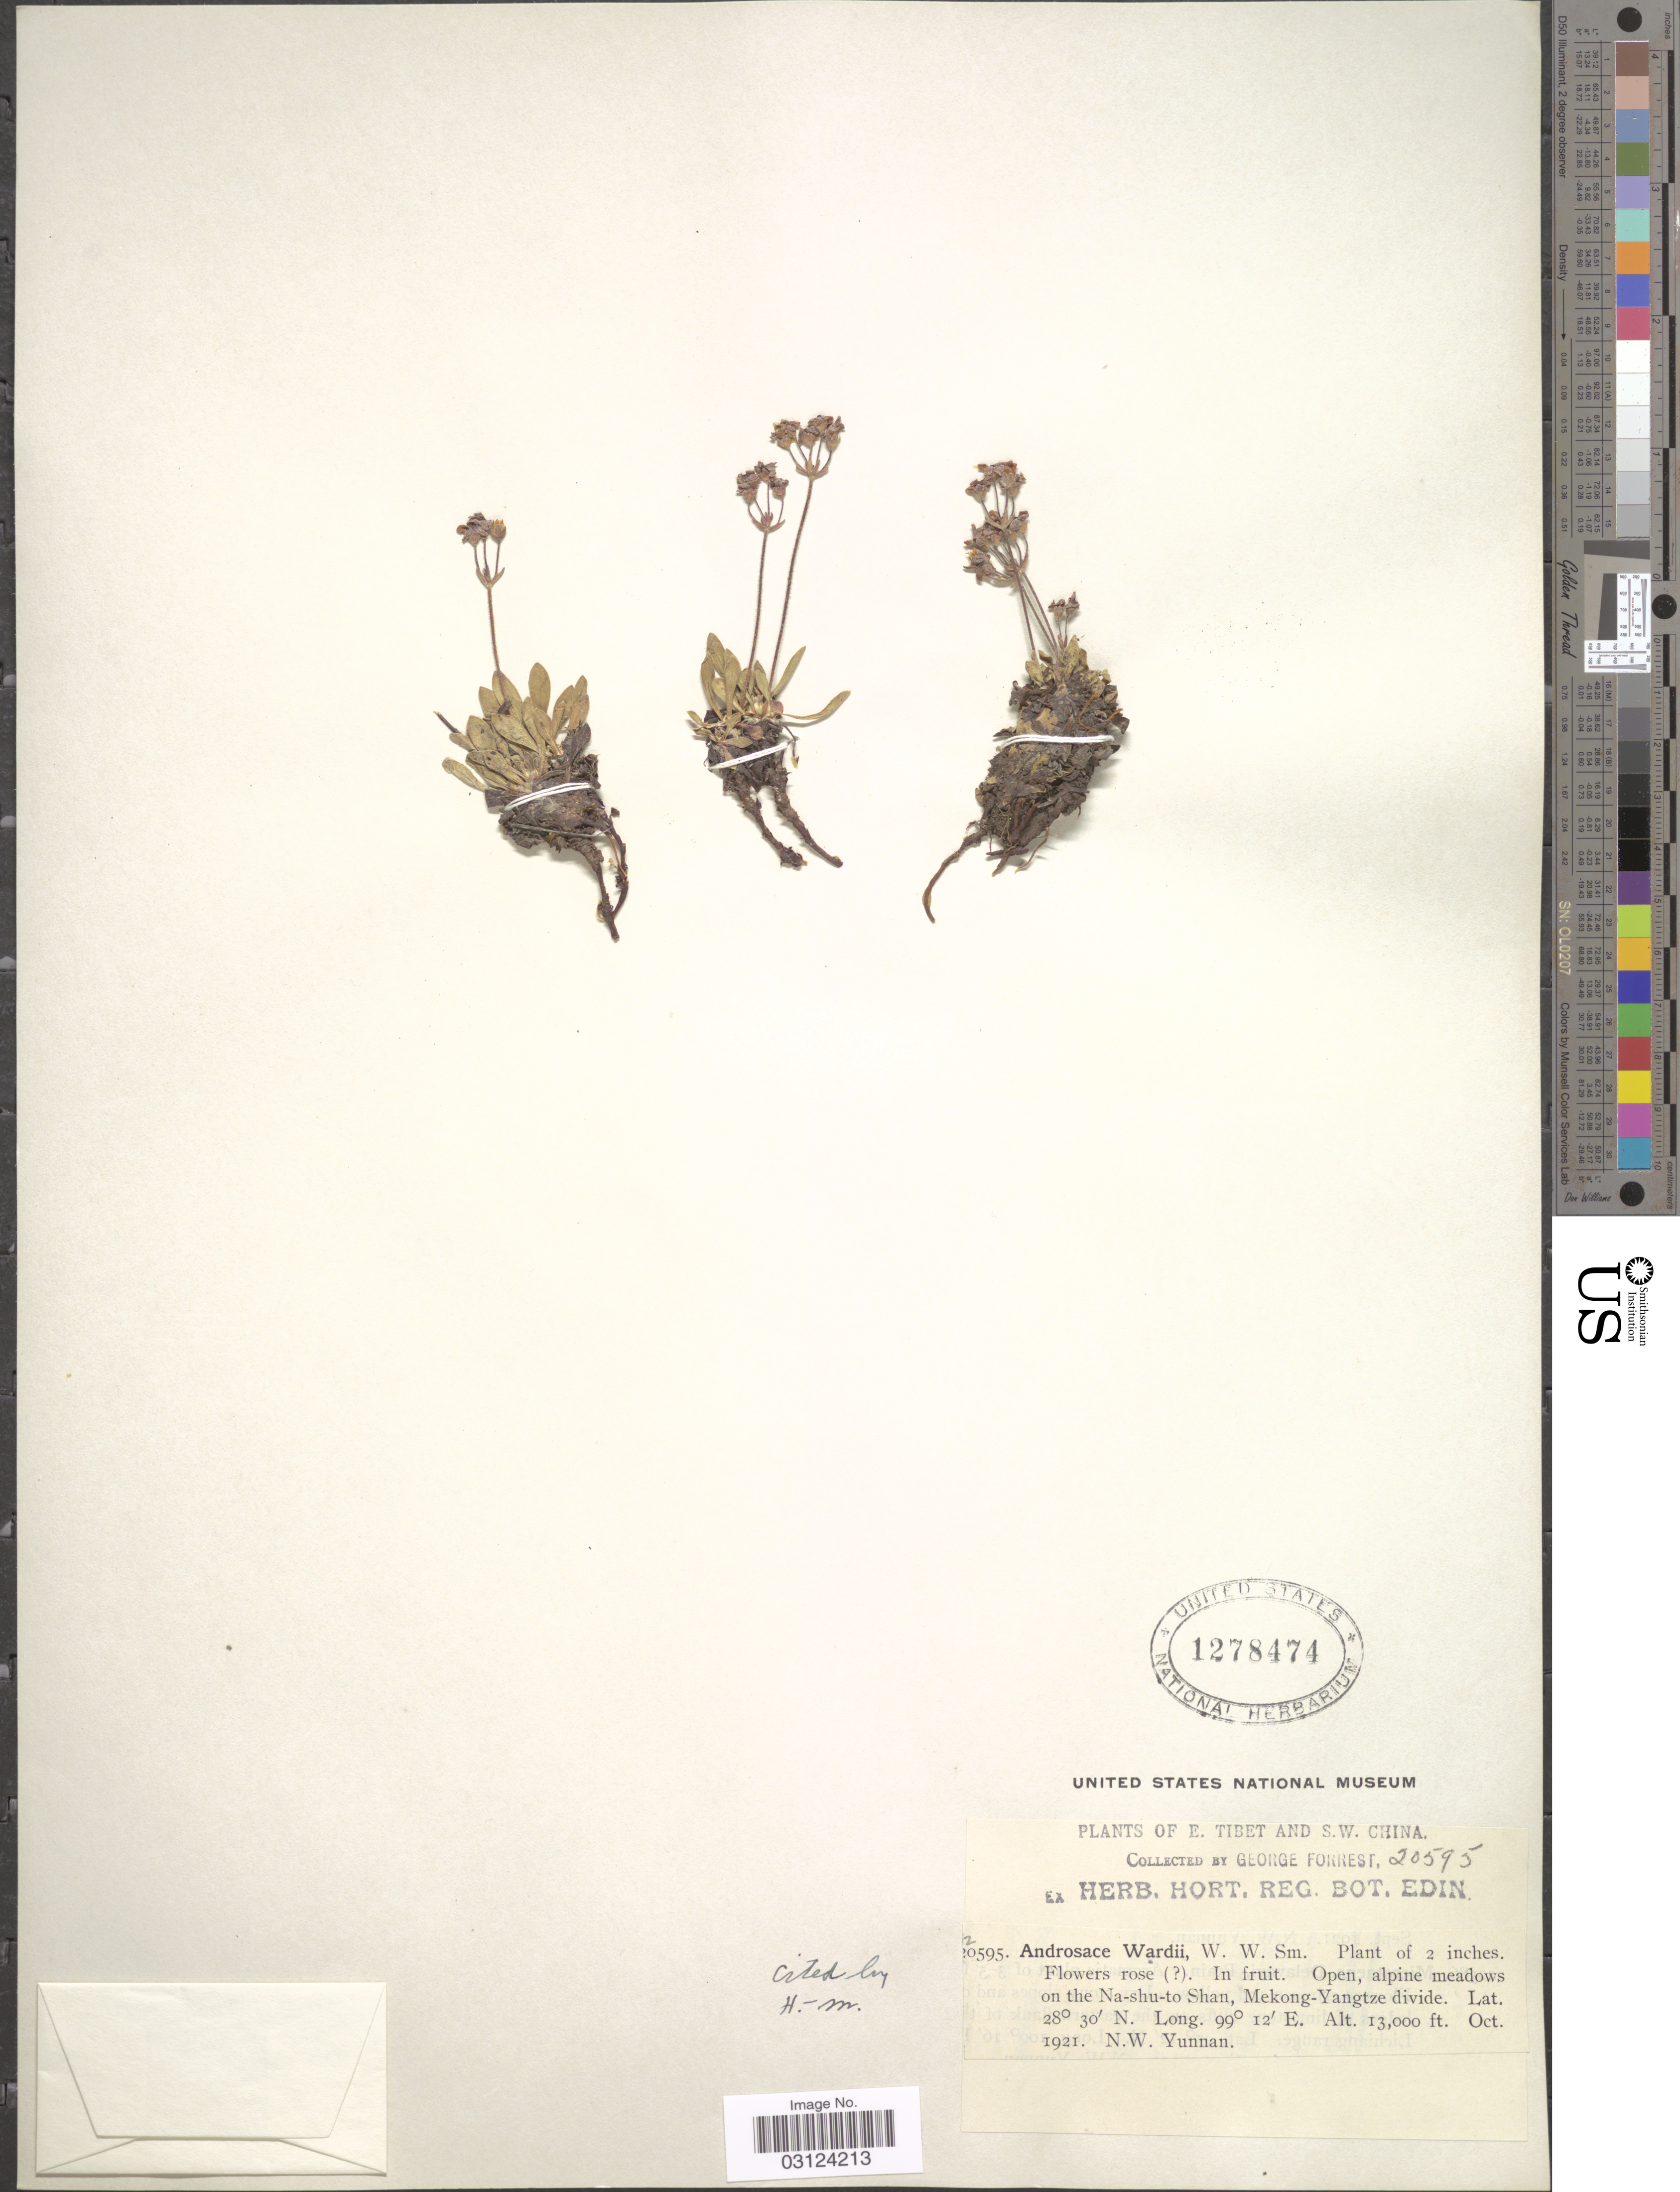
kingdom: Plantae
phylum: Tracheophyta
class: Magnoliopsida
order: Ericales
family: Primulaceae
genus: Androsace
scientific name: Androsace wardii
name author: W.W. Sm.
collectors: G. Forrest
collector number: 20595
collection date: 1921-10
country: China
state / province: Yunnan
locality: S.W. China, Open, alpine meadows on the Na-shu-to Shan, Mekong-Yangtze divide.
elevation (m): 3962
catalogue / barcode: US 1278474